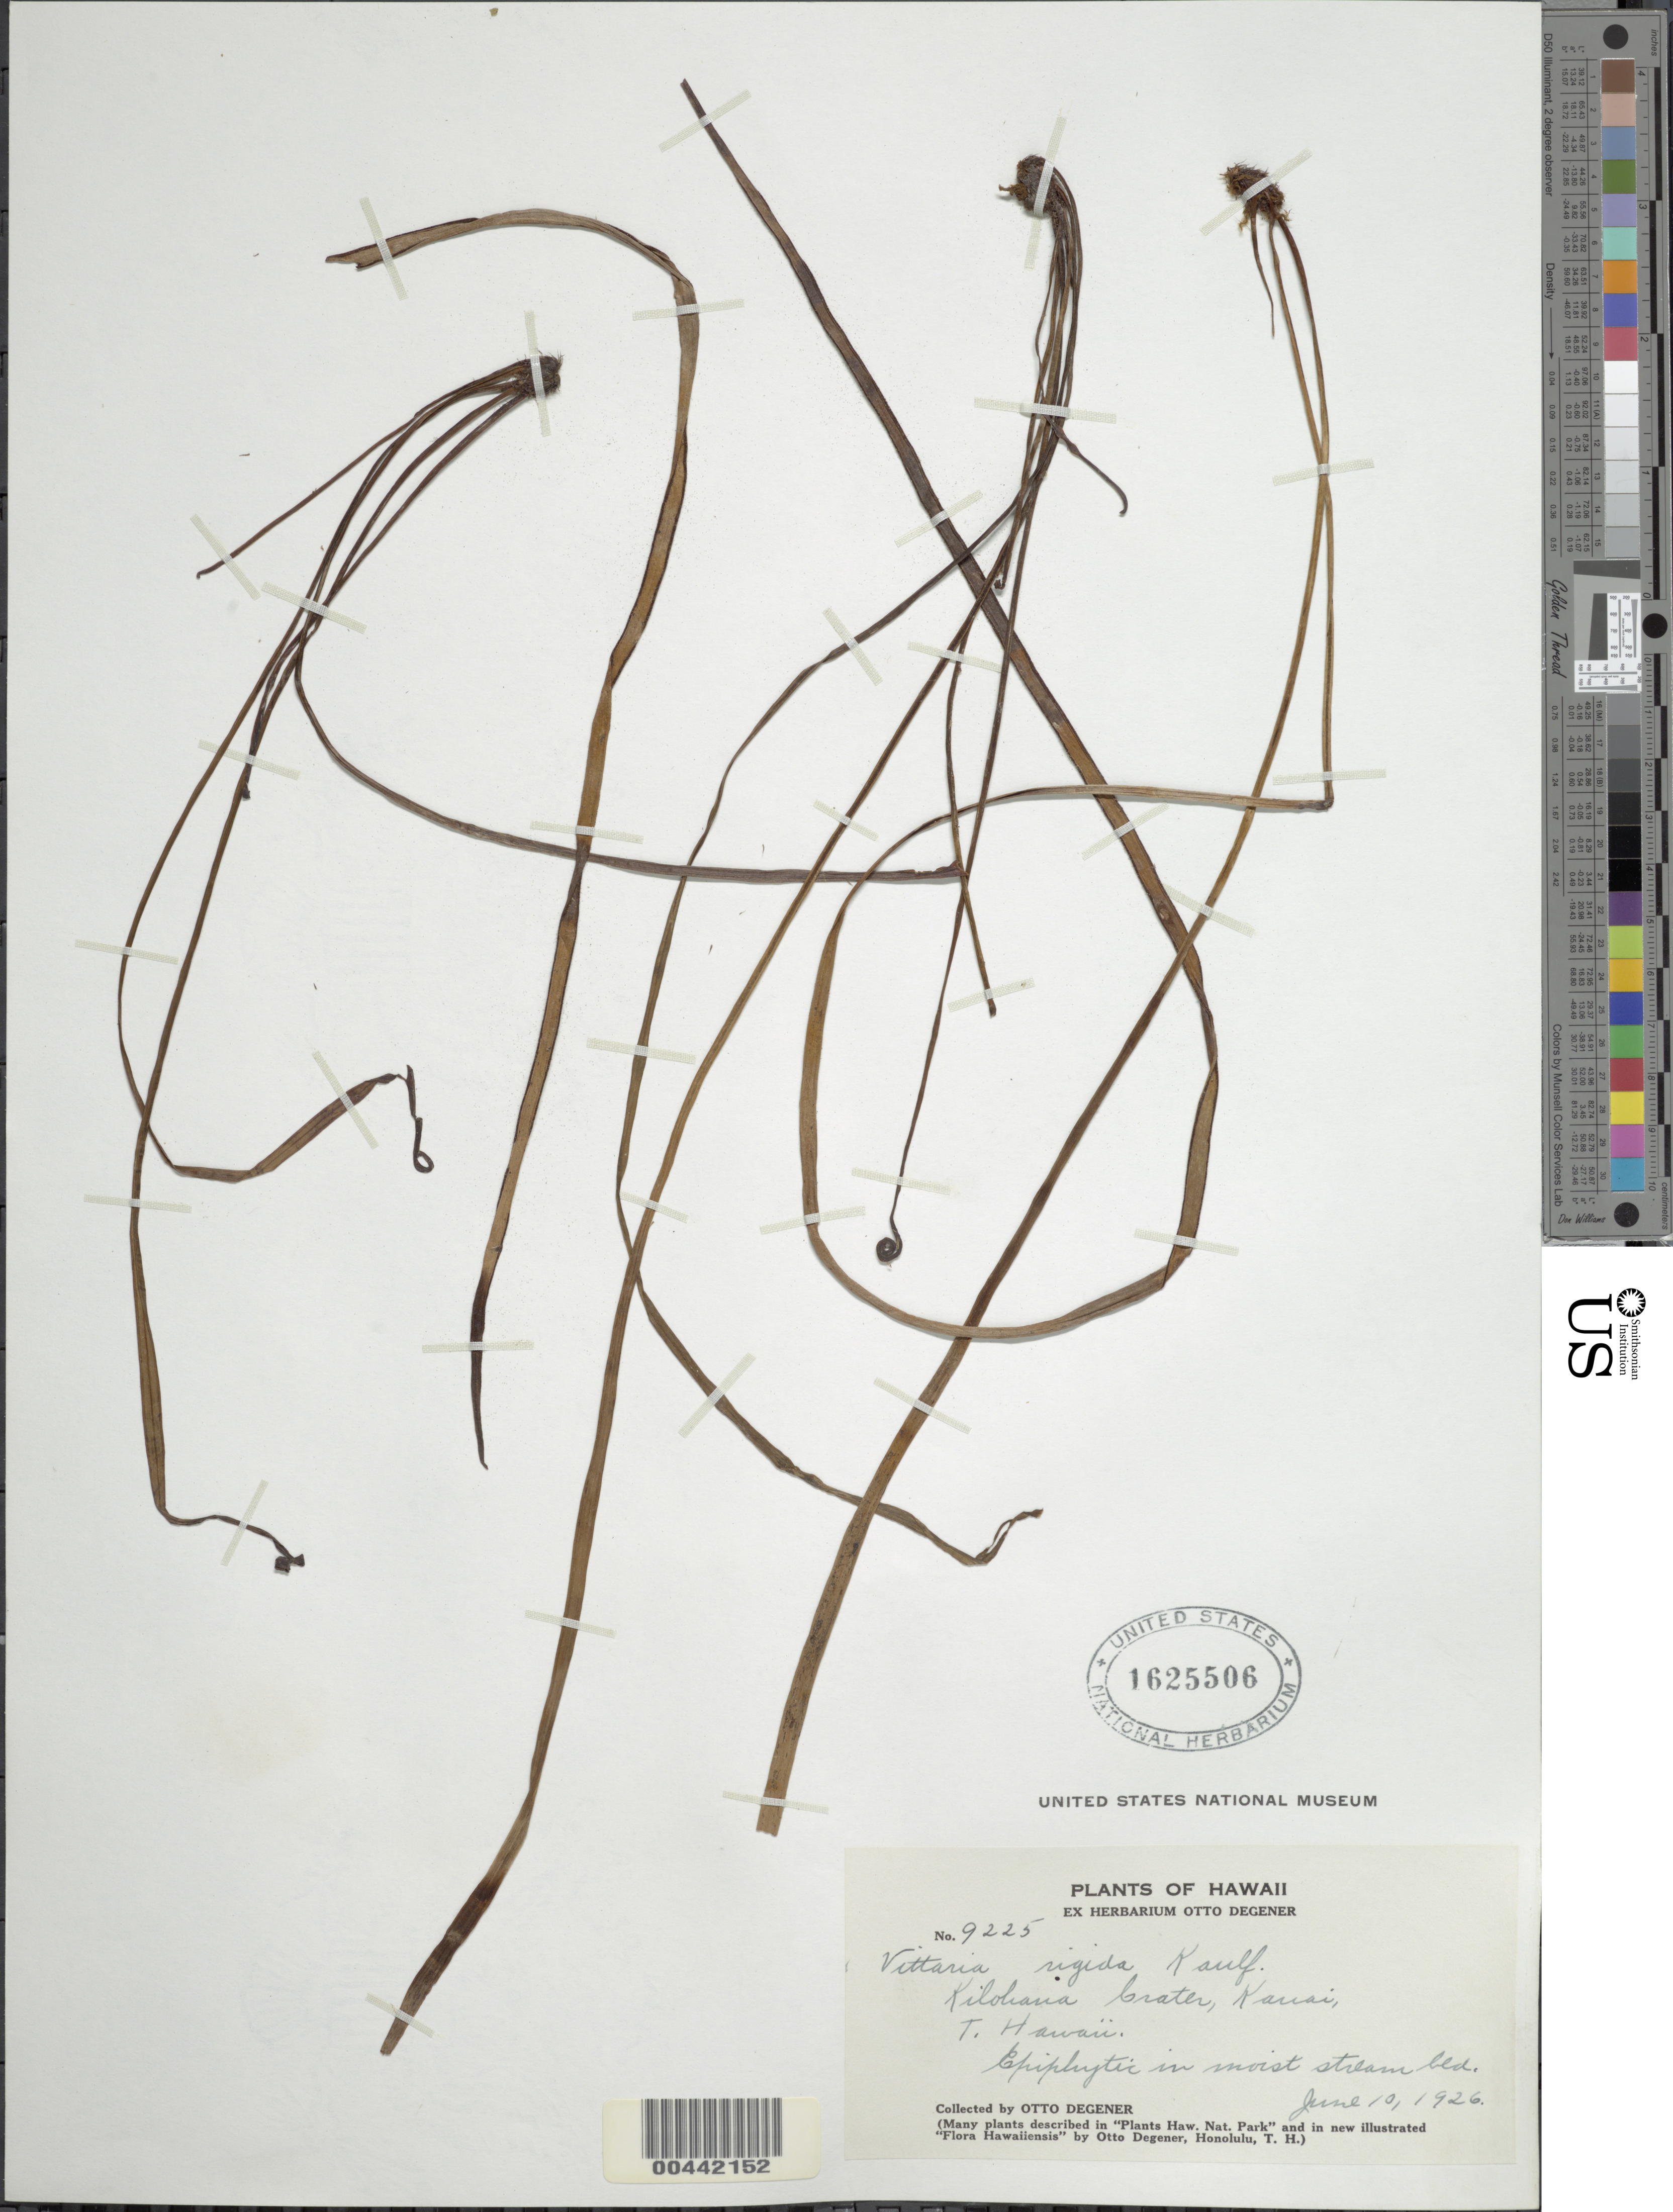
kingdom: Plantae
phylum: Tracheophyta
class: Polypodiopsida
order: Polypodiales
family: Pteridaceae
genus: Haplopteris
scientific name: Haplopteris elongata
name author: (Sw.) Crane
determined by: Wagner, W. L., (BOT), Smithsonian Institution - National Museum of Natural History (UNITED STATES)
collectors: O. Degener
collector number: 9225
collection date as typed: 10 Jun 1926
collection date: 1926-06-10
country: United States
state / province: Hawaii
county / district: Kauai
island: Kaua'i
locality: Kilohana Crater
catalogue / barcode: US 1625506